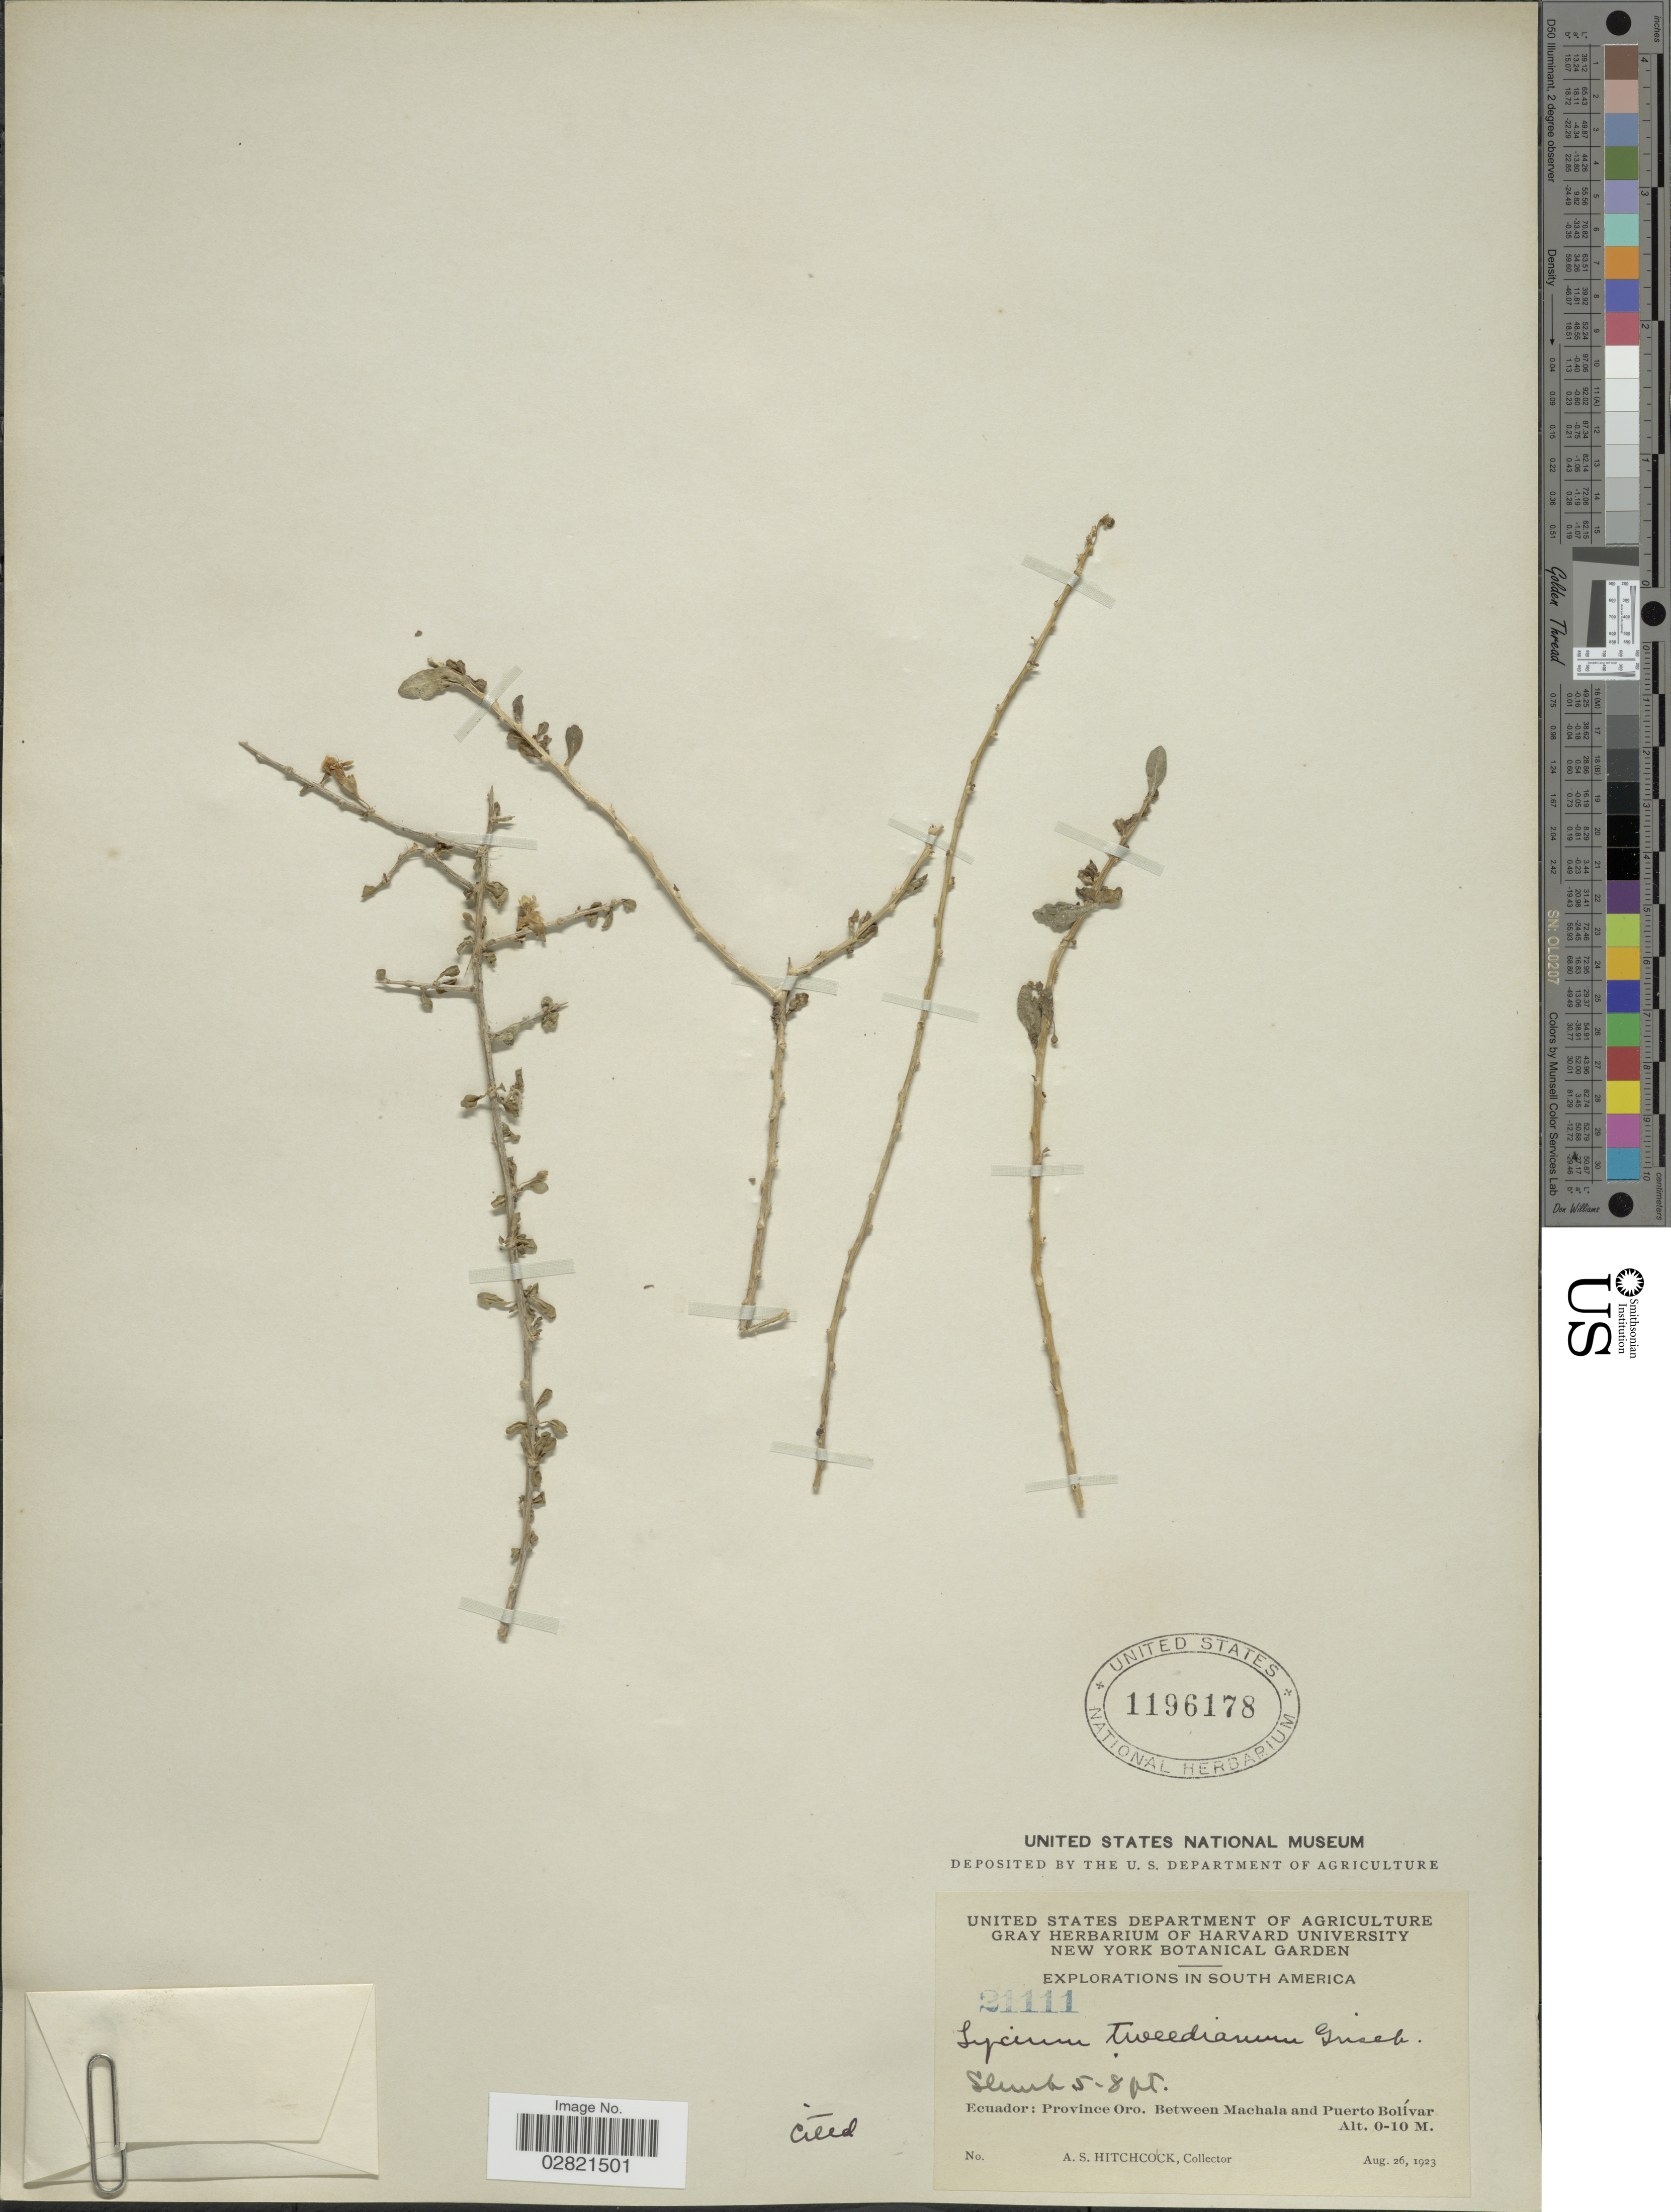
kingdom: Plantae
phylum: Tracheophyta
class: Magnoliopsida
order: Solanales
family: Solanaceae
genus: Lycium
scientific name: Lycium tweedianum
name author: Griseb.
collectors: A. S. Hitchcock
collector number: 21111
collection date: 1923-08-26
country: Ecuador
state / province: El Oro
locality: Ecuador: Province Oro. Between Machala and Puerto Bolívar.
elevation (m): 0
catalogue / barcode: US 1196178